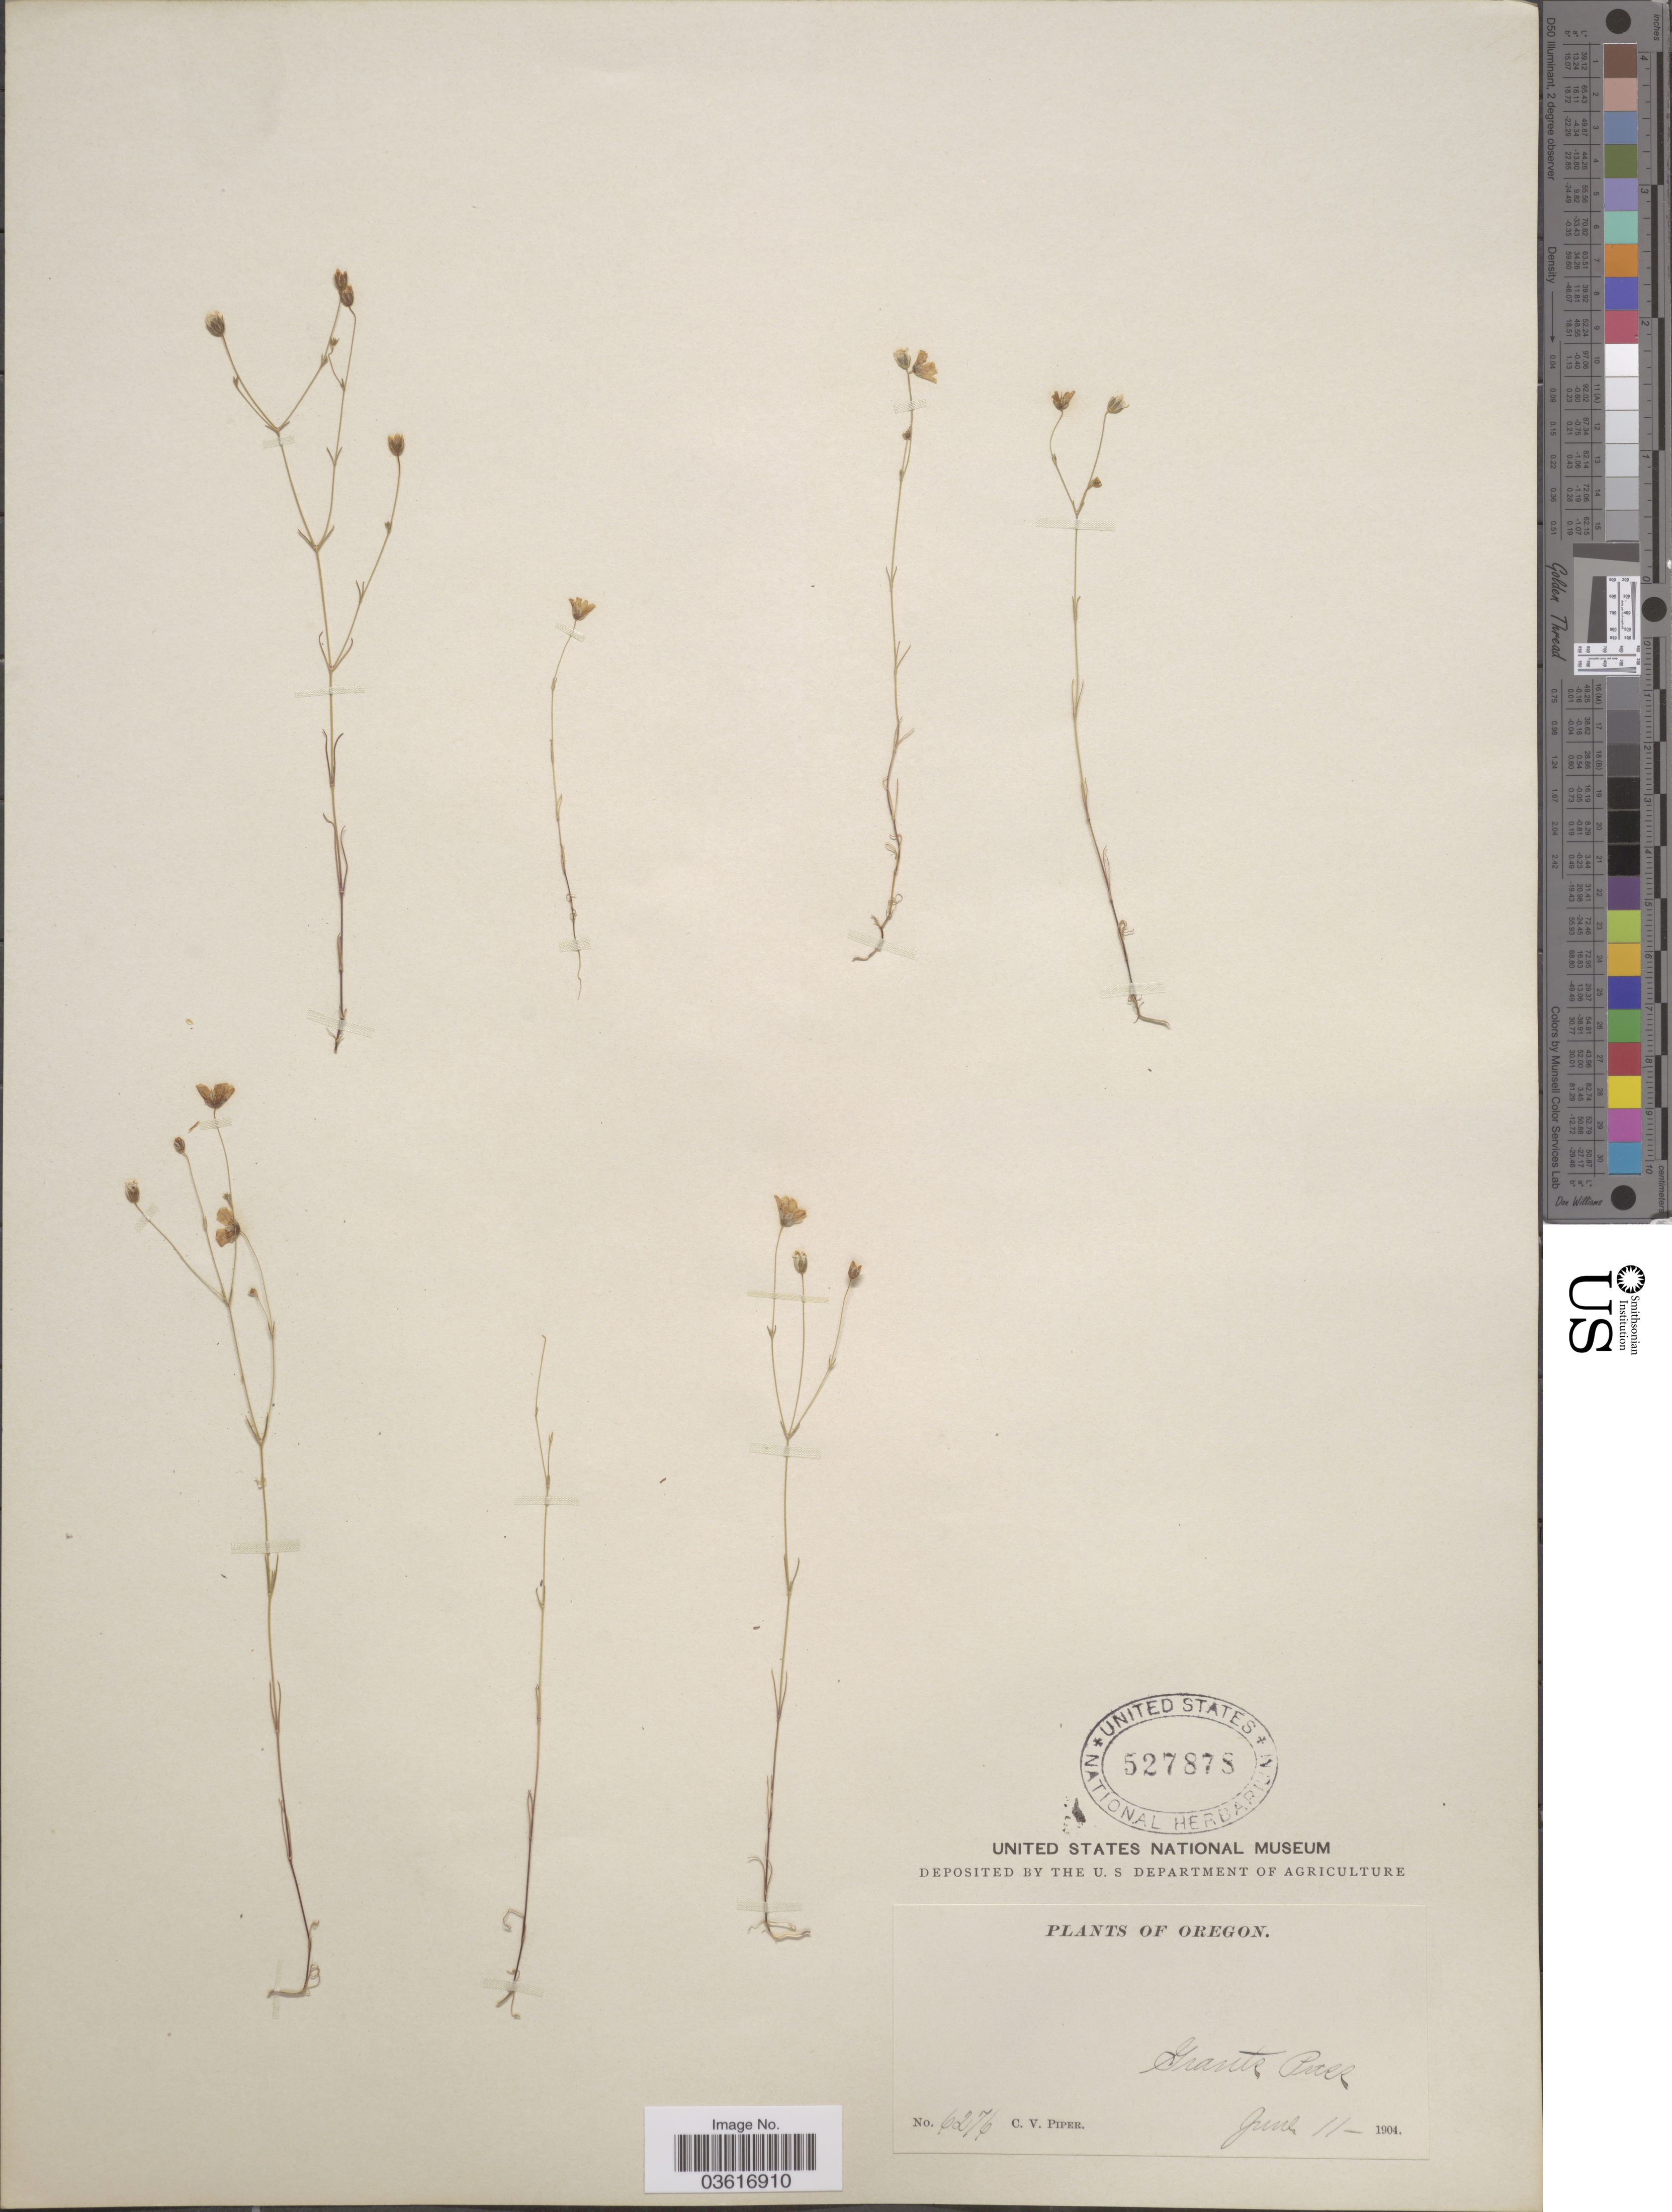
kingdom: Plantae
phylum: Tracheophyta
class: Magnoliopsida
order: Caryophyllales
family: Caryophyllaceae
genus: Minuartia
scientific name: Minuartia sp.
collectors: C. V. Piper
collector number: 6276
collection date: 1904-06-11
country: United States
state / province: Oregon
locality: Grants Pass.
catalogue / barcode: US 527878